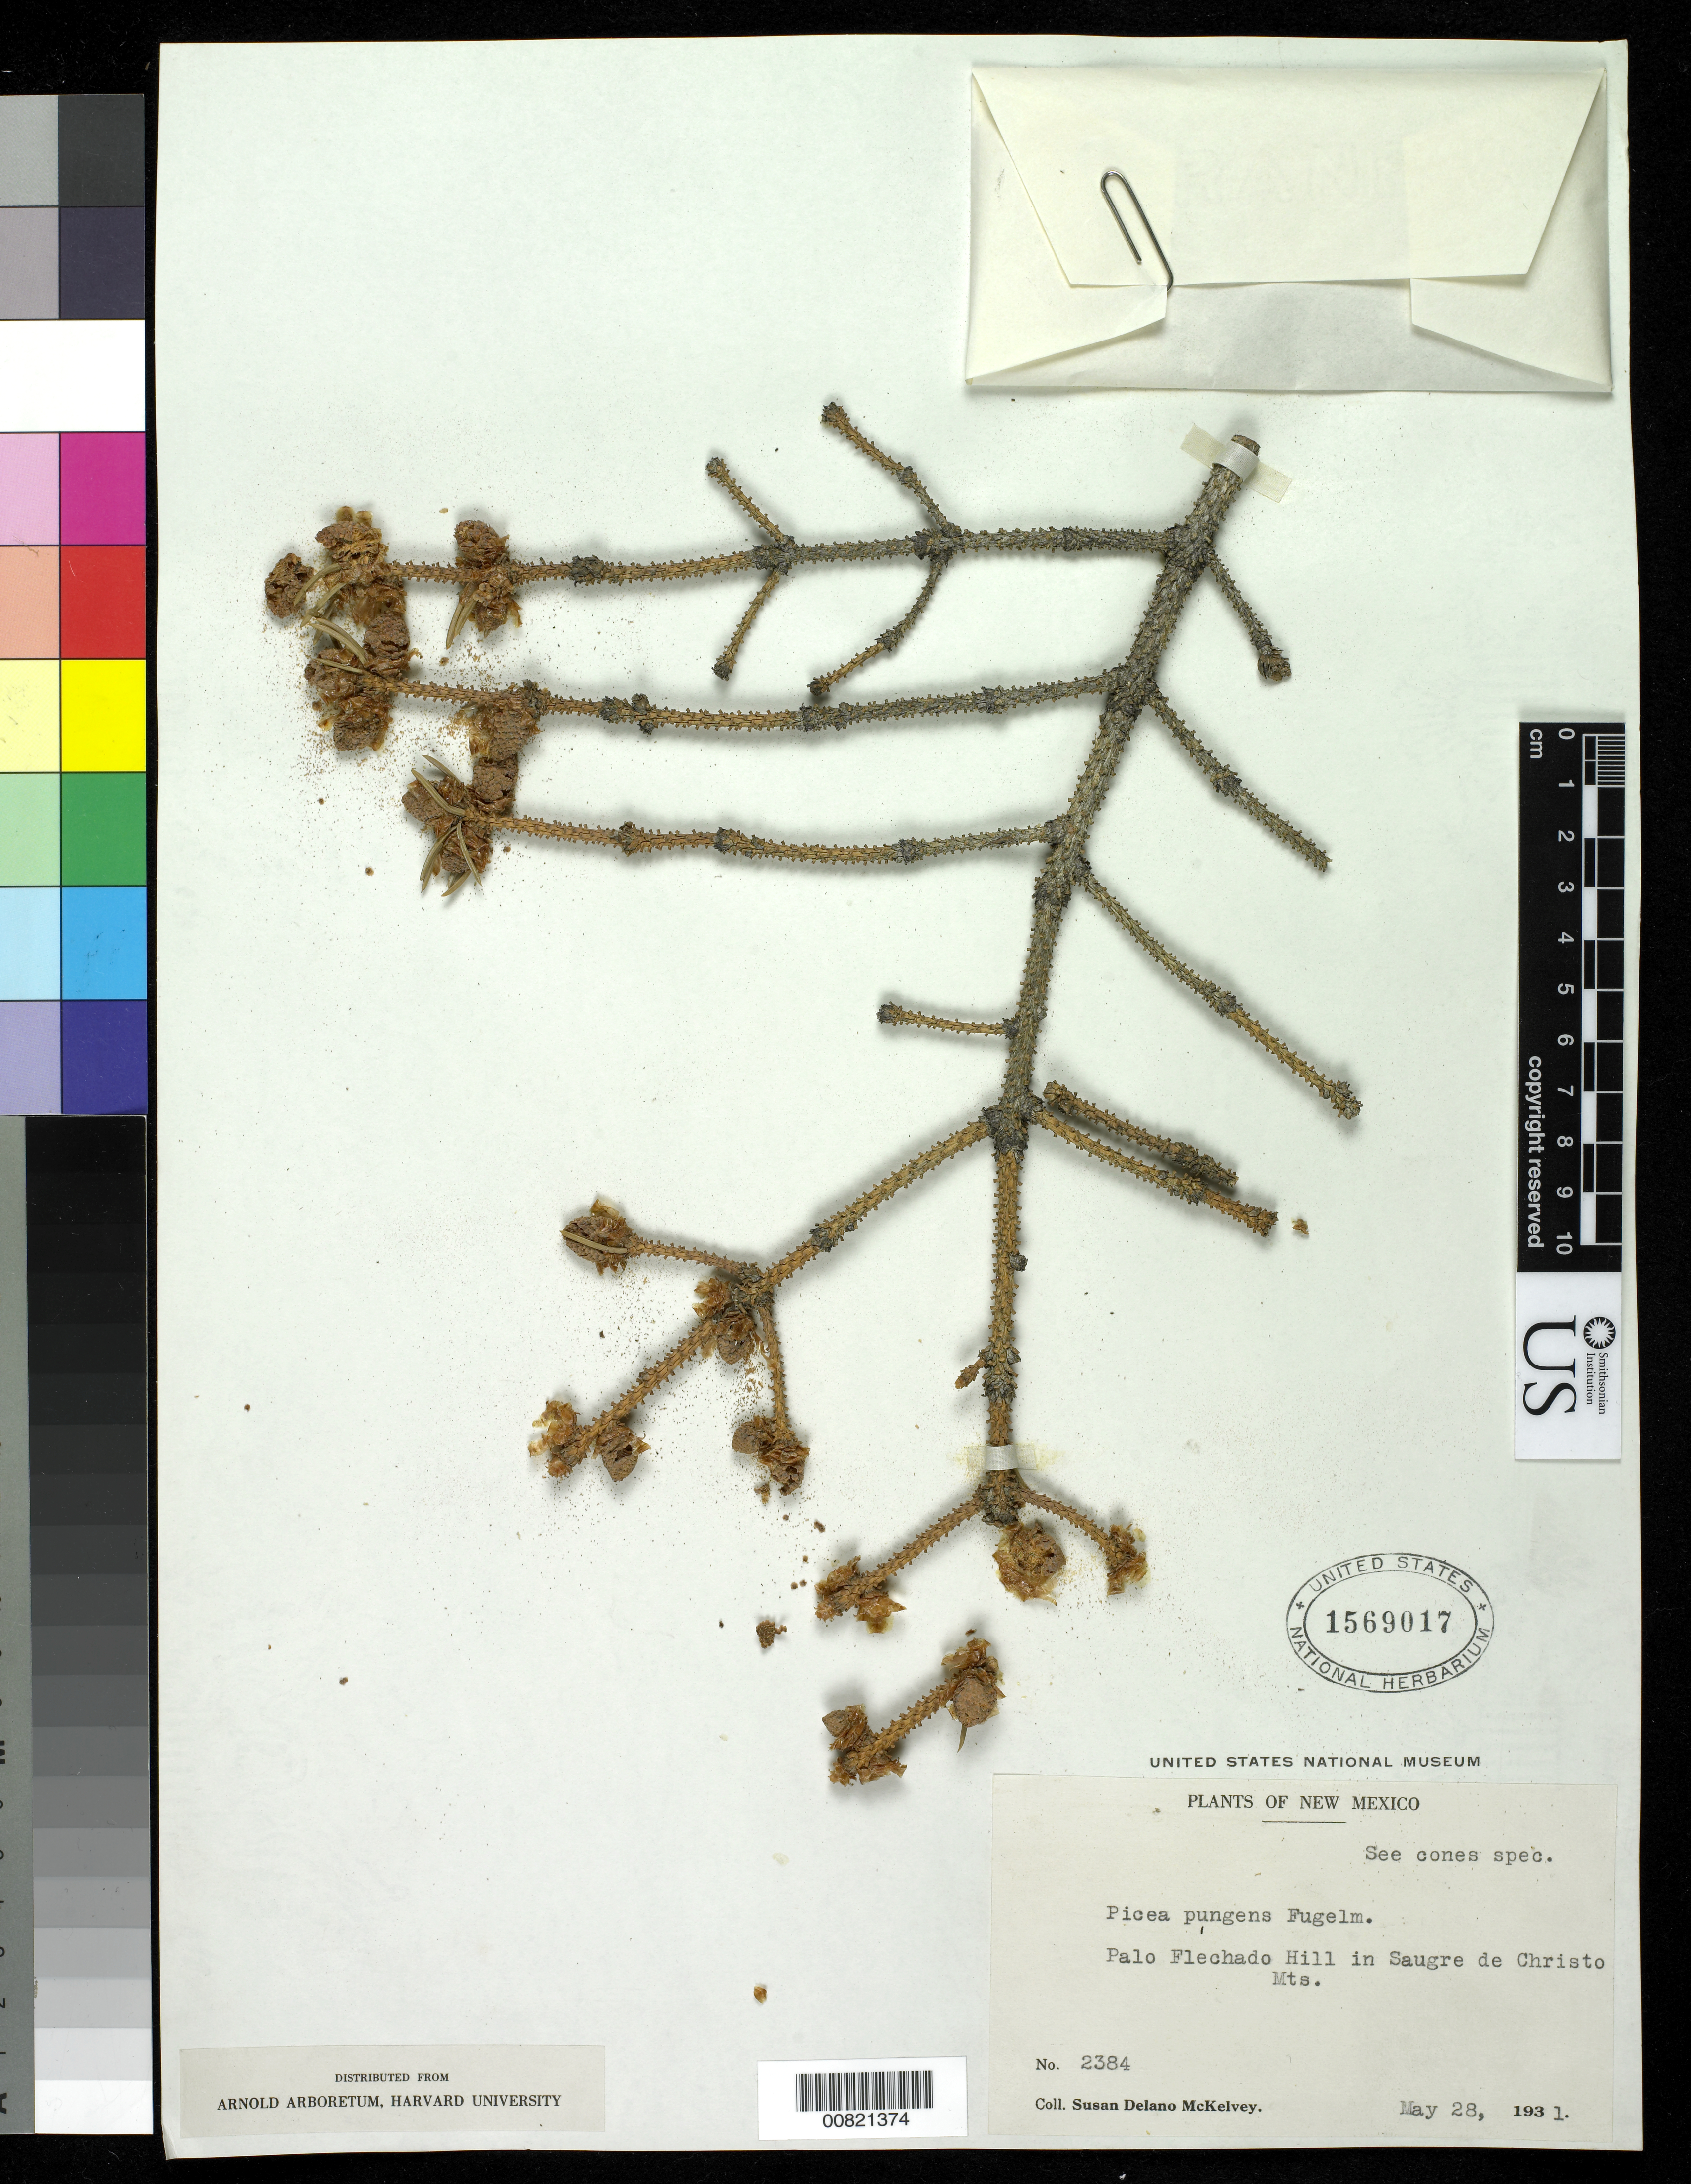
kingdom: Plantae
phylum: Tracheophyta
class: Pinopsida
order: Pinales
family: Pinaceae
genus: Picea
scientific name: Picea pungens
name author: Engelm.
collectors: S. A. McKelvey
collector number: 2384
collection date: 1931-05-28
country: United States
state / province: New Mexico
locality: Palo Flechado Hill in Sangre de Christo Mts.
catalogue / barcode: US 1569017